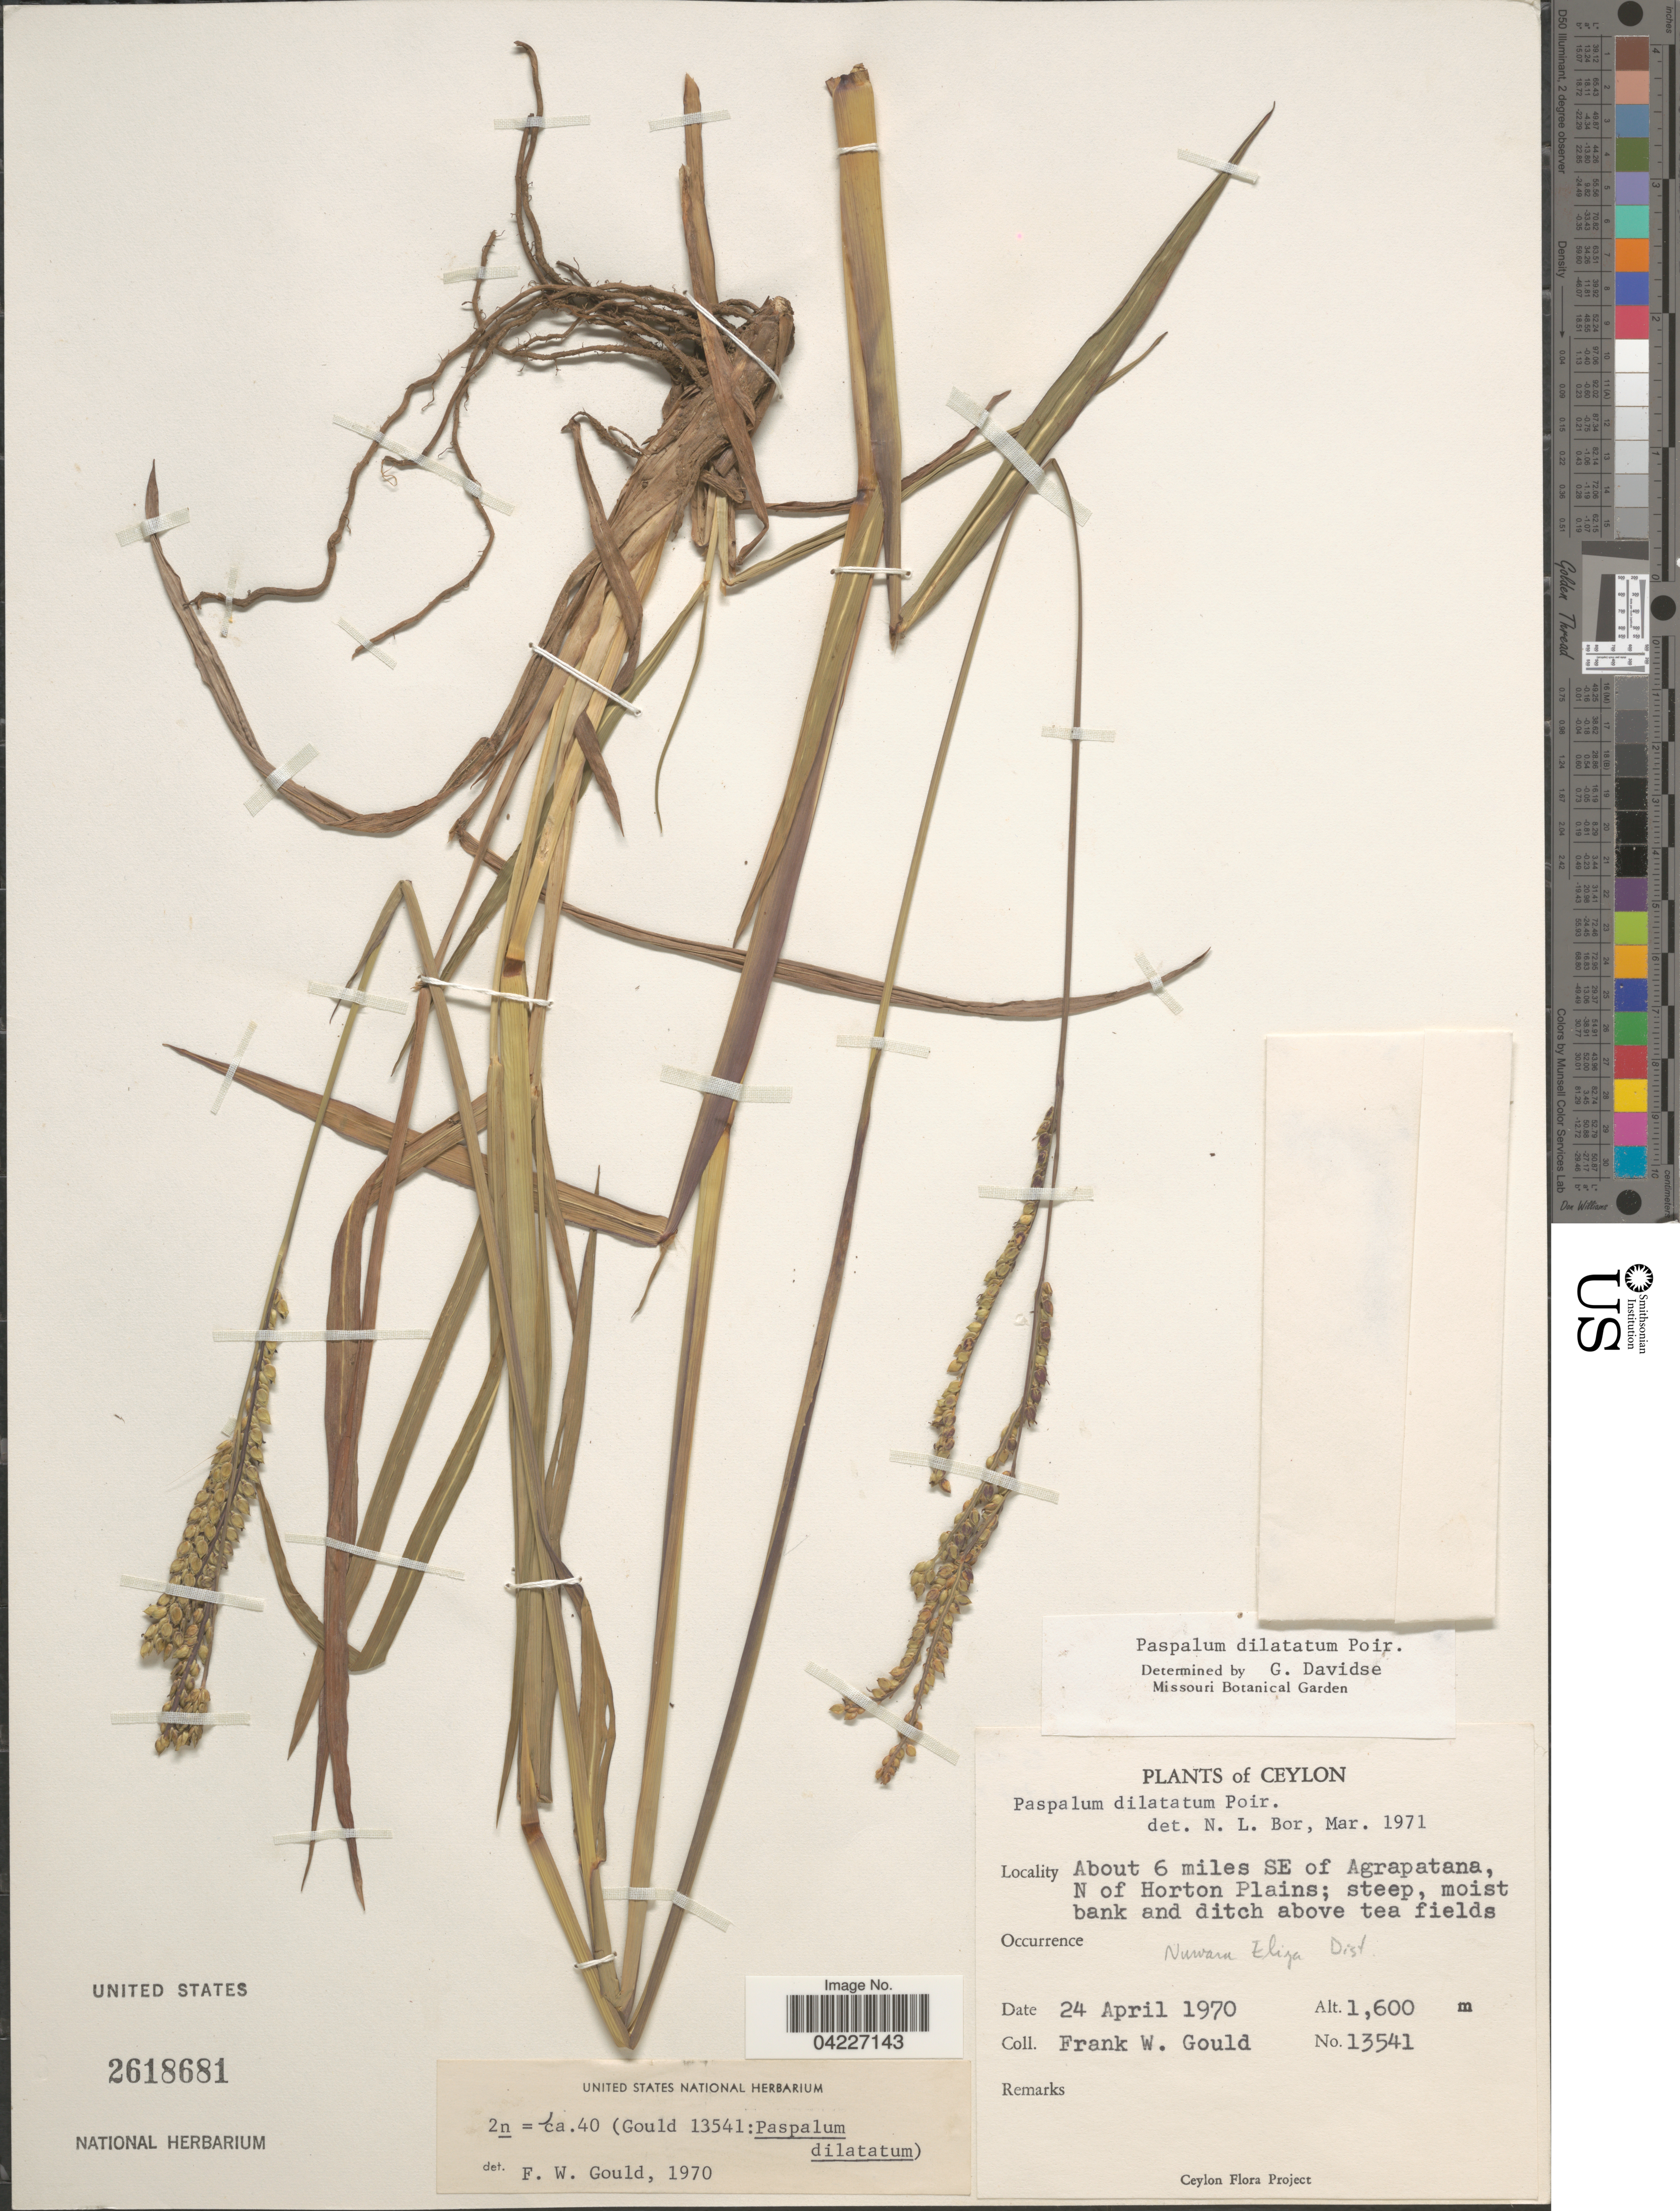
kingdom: Plantae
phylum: Tracheophyta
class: Liliopsida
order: Poales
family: Poaceae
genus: Paspalum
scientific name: Paspalum dilatatum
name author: Poir.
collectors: F. W. Gould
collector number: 13541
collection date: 1970-04-24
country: Sri Lanka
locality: Ceylon. About 6 miles SE of Agrapatana, N of Horton Plains. Nuwara Eliya Dist.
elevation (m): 1600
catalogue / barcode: US 2618681